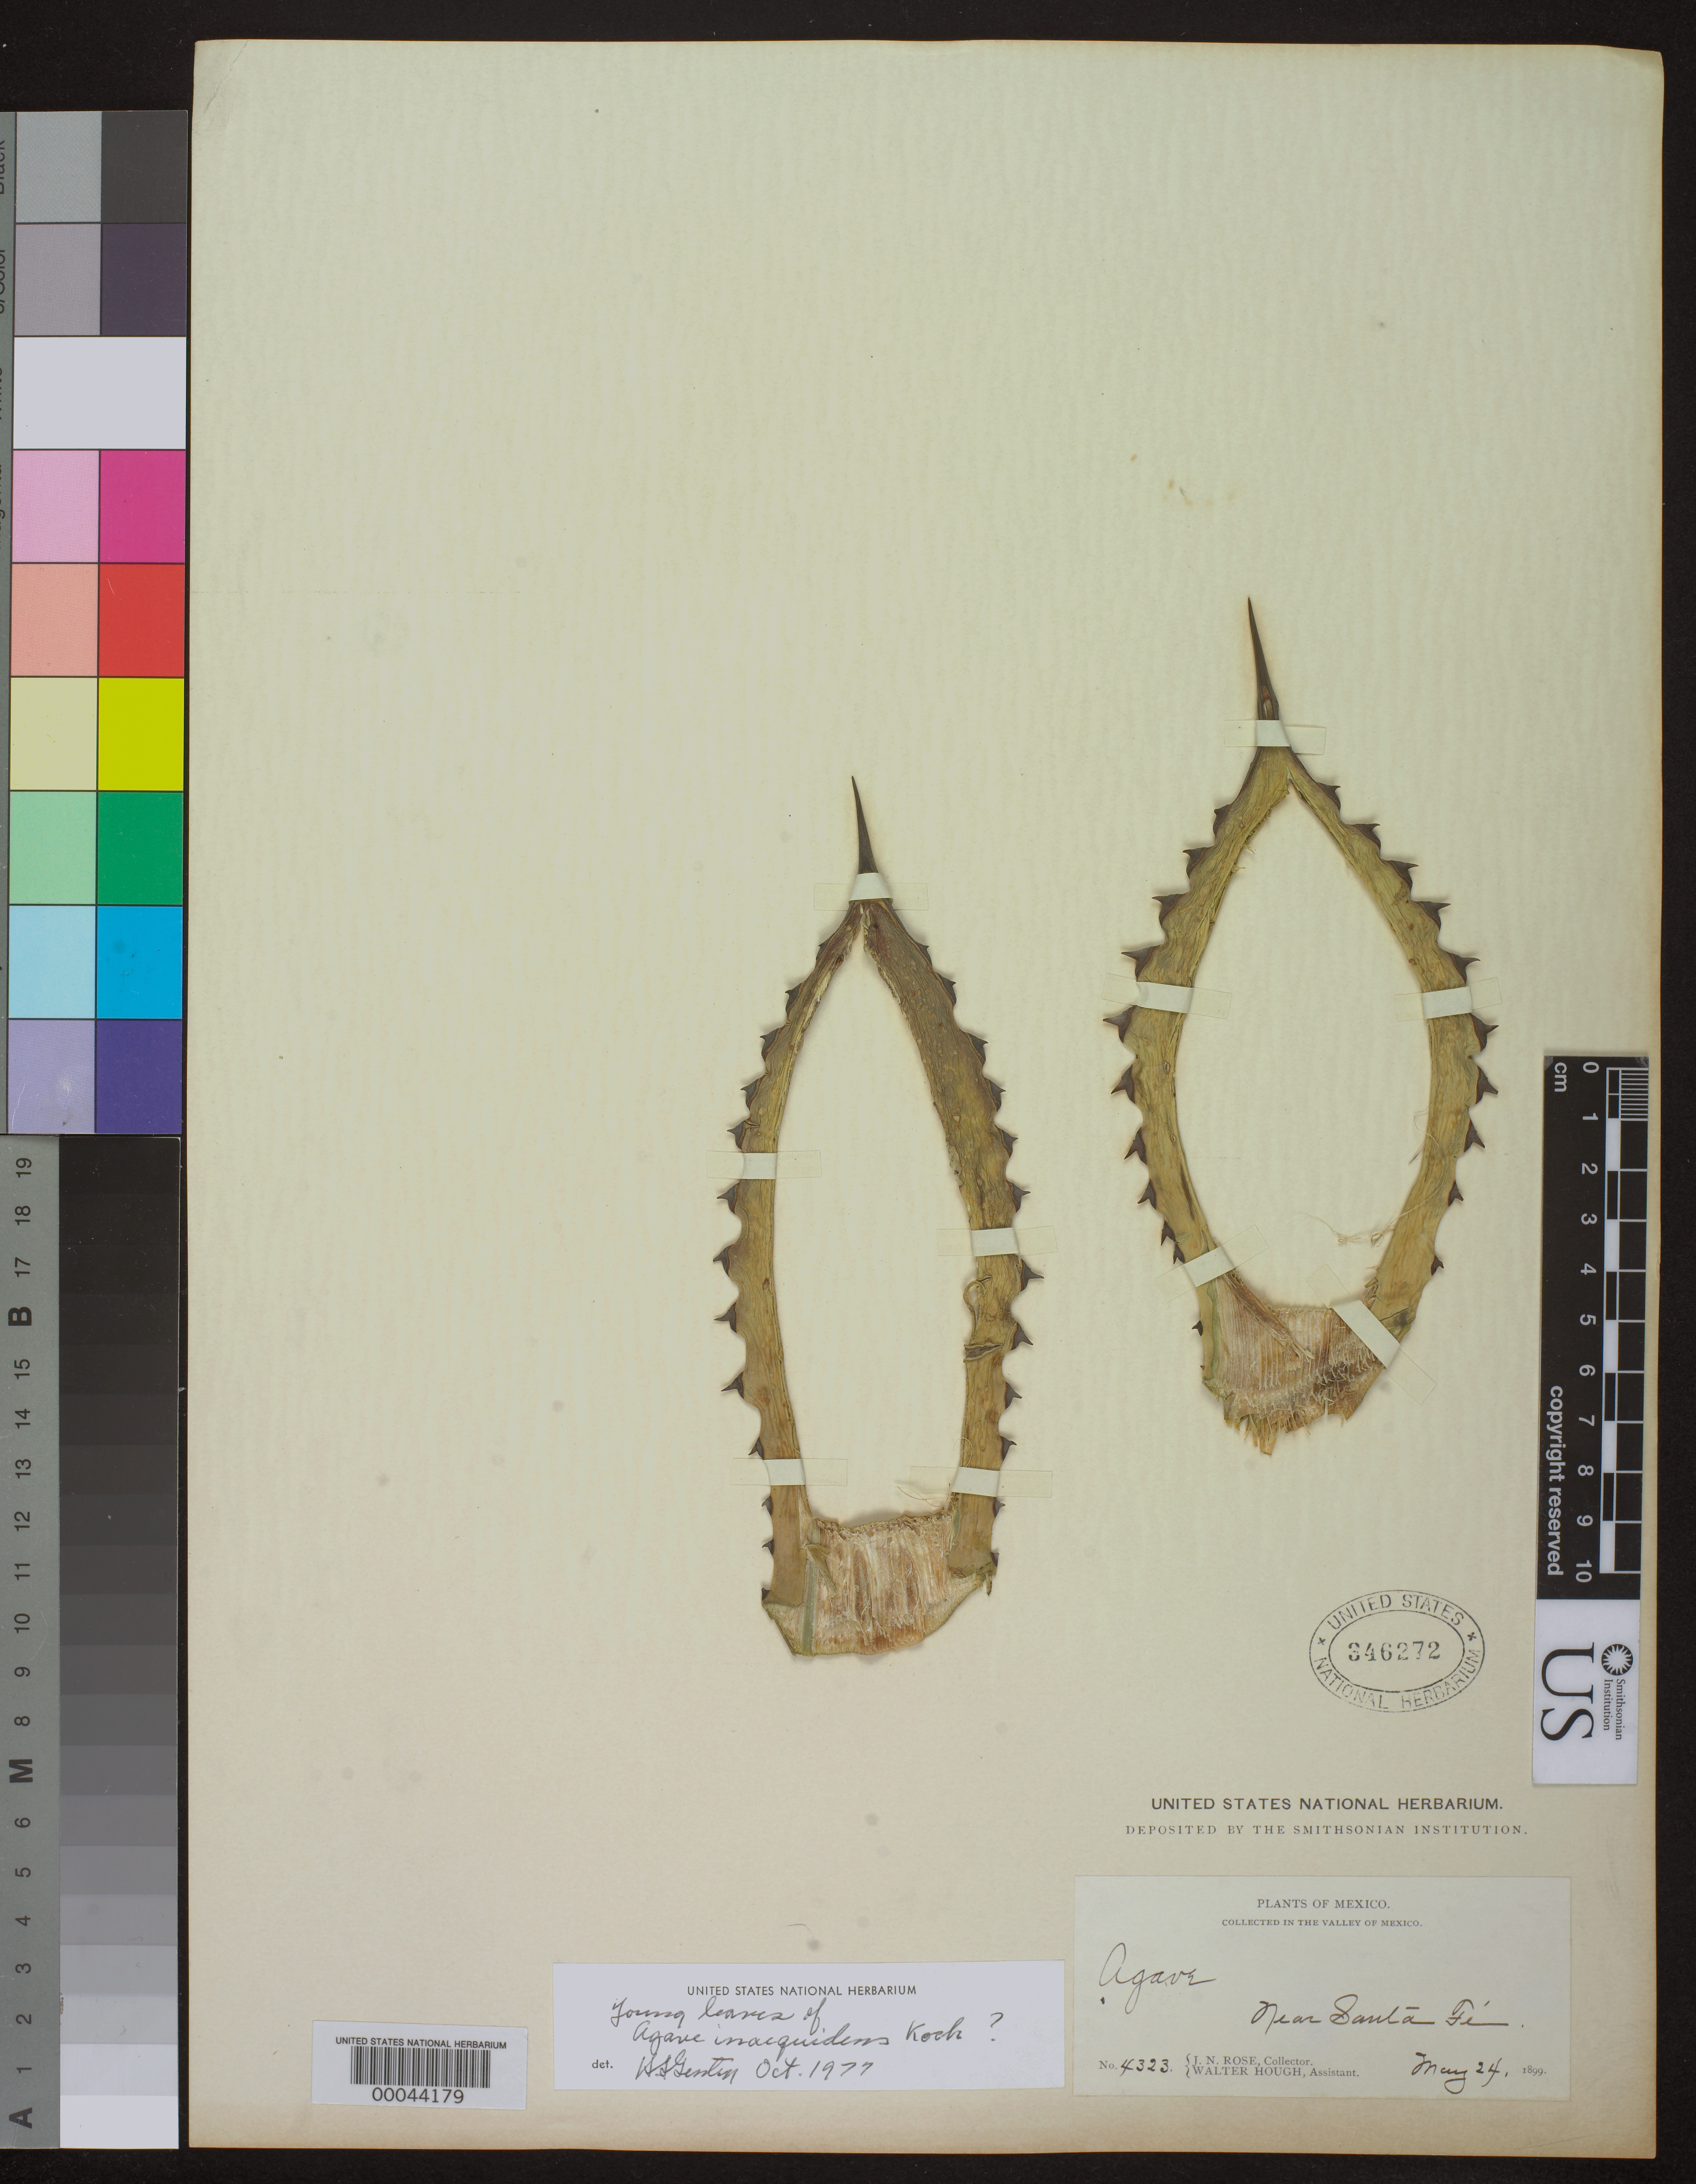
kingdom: Plantae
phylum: Tracheophyta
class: Liliopsida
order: Asparagales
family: Asparagaceae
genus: Agave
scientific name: Agave inaequidens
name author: K. Koch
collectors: J. N. Rose & W. Hough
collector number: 4323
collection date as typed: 24 May 1899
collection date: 1899-05-24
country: Mexico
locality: In the Valley of Mexico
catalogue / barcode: US 346272